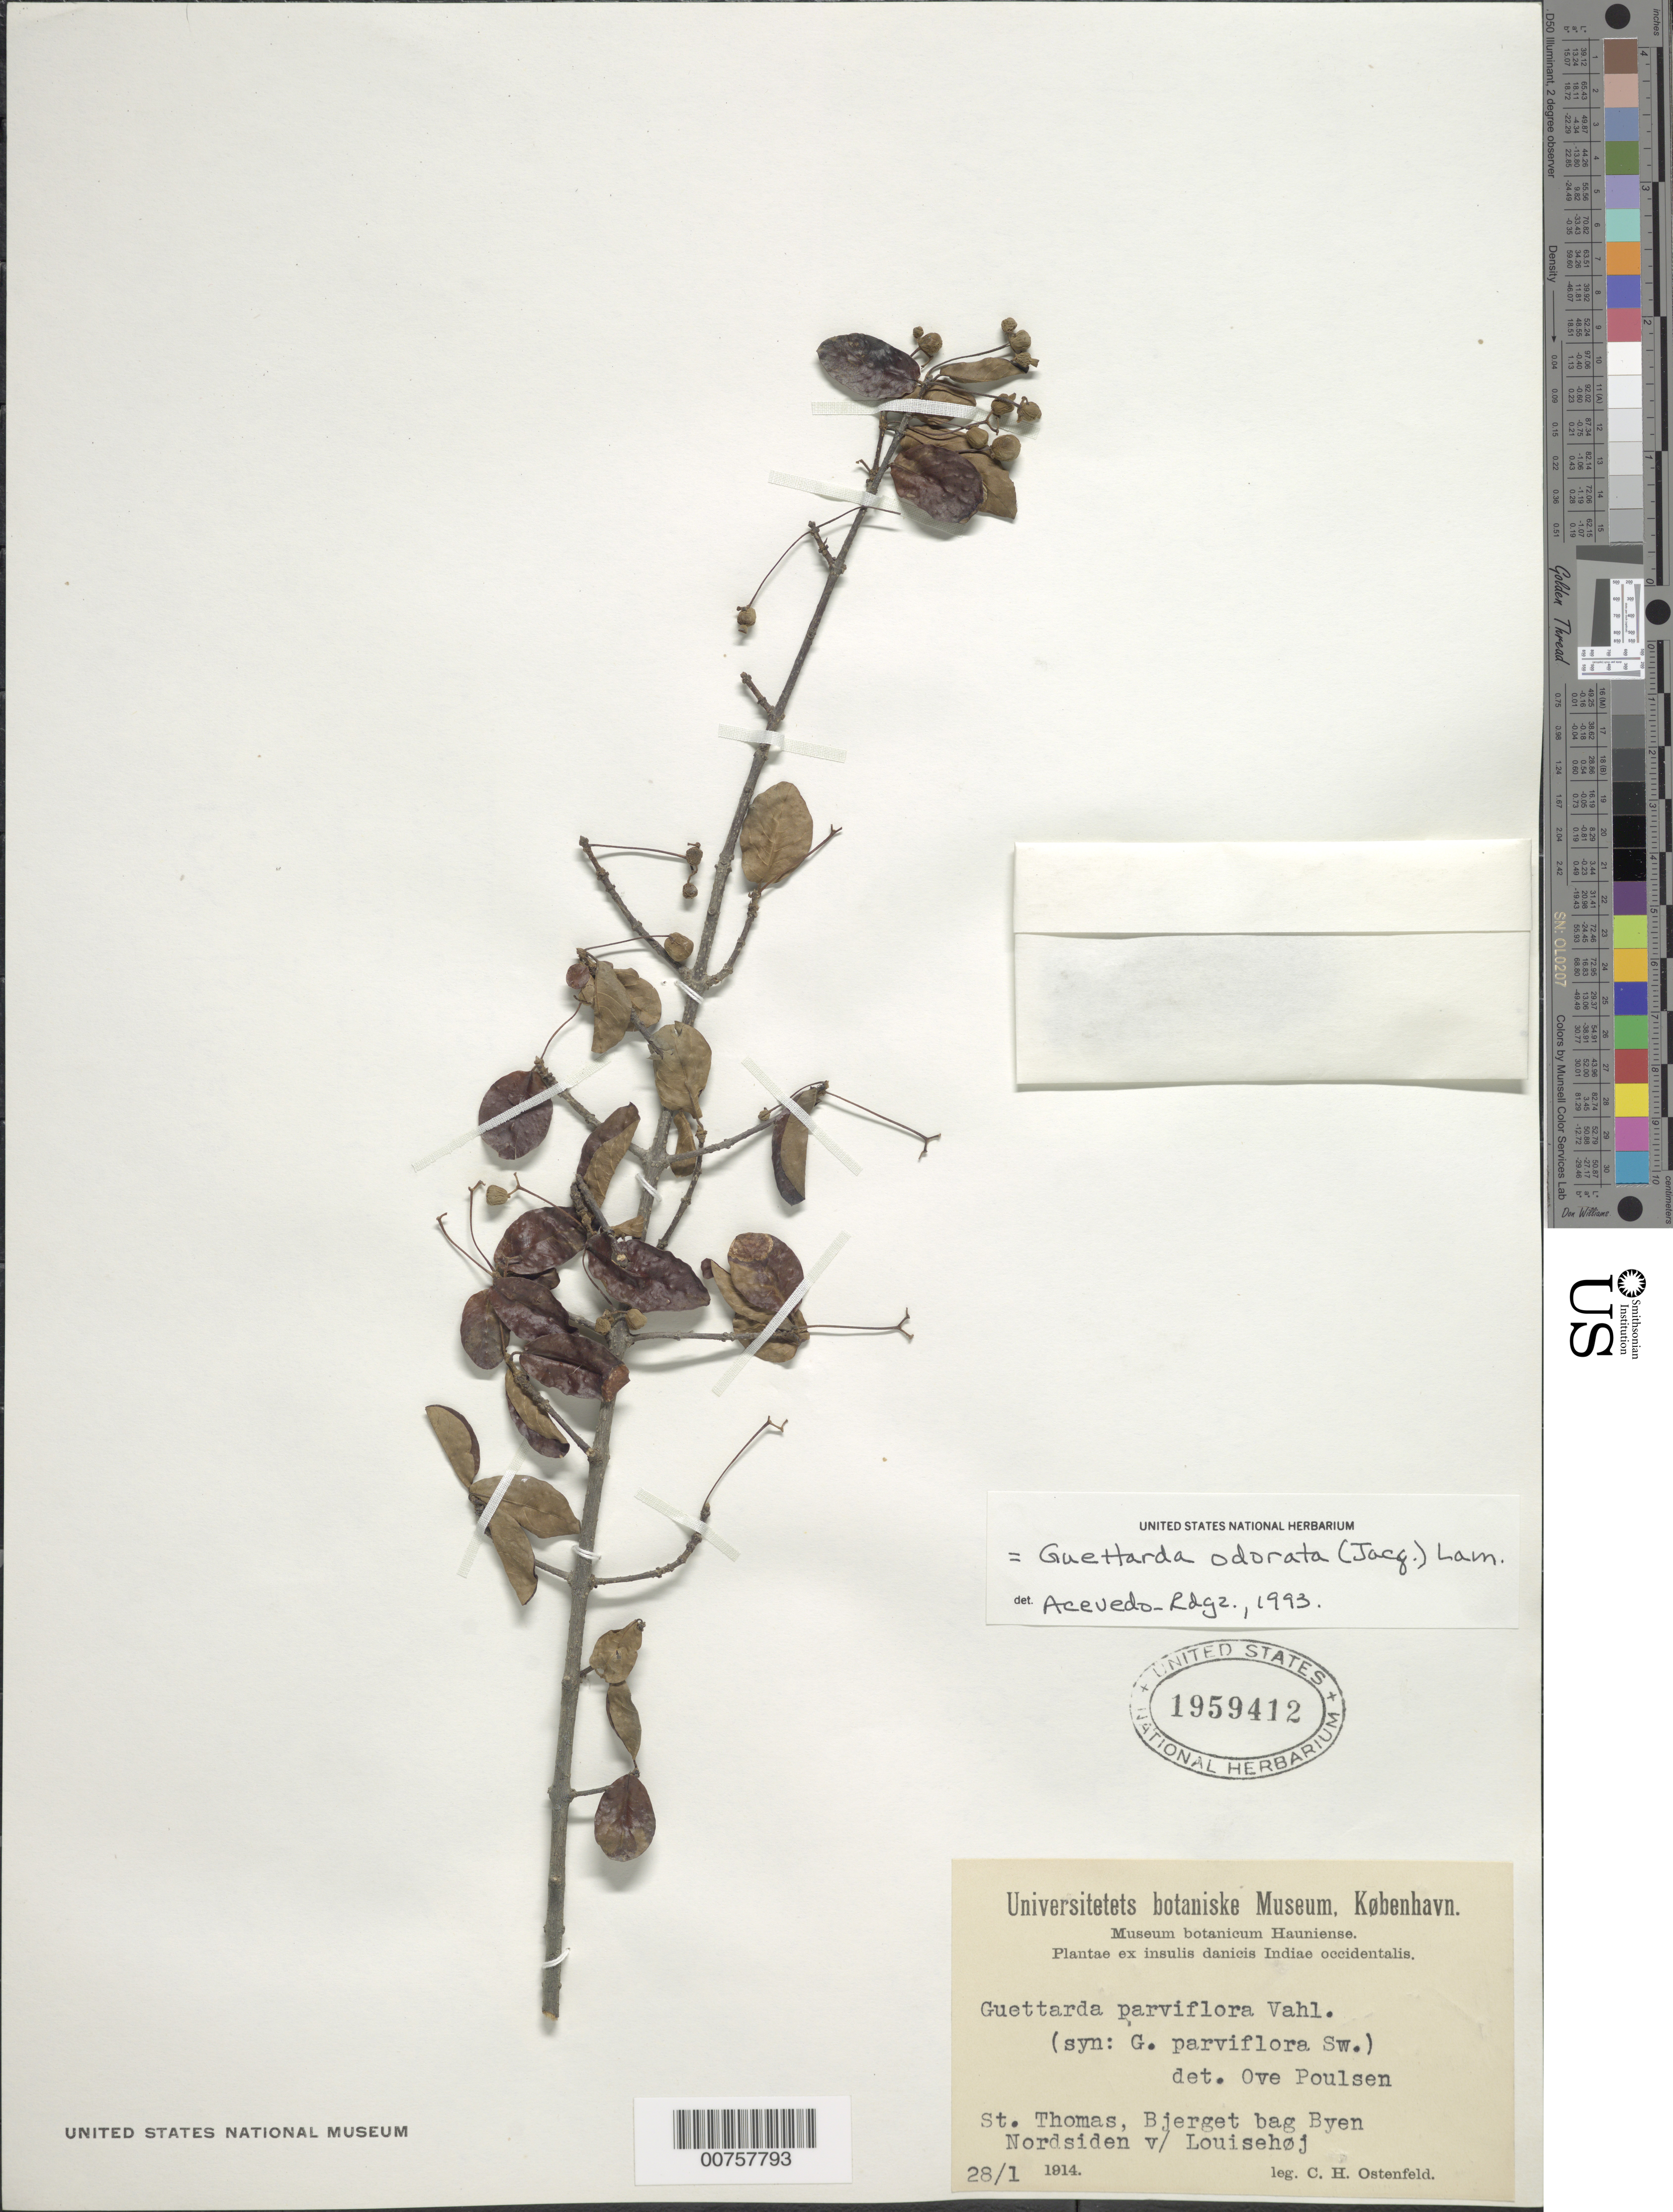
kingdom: Plantae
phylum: Tracheophyta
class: Magnoliopsida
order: Gentianales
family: Rubiaceae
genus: Guettarda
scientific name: Guettarda odorata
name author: (Jacq.) Lam.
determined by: Acevedo-Rodríguez, P., (BOT), Smithsonian Institution - National Museum of Natural History (UNITED STATES)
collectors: C. Osteinfeld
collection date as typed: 28 Jan 1914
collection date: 1914-01-28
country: U.S. Virgin Islands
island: St. Thomas Island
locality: Bjerget bag Byen Nordsiden v/Louisehoj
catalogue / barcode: US 1959412